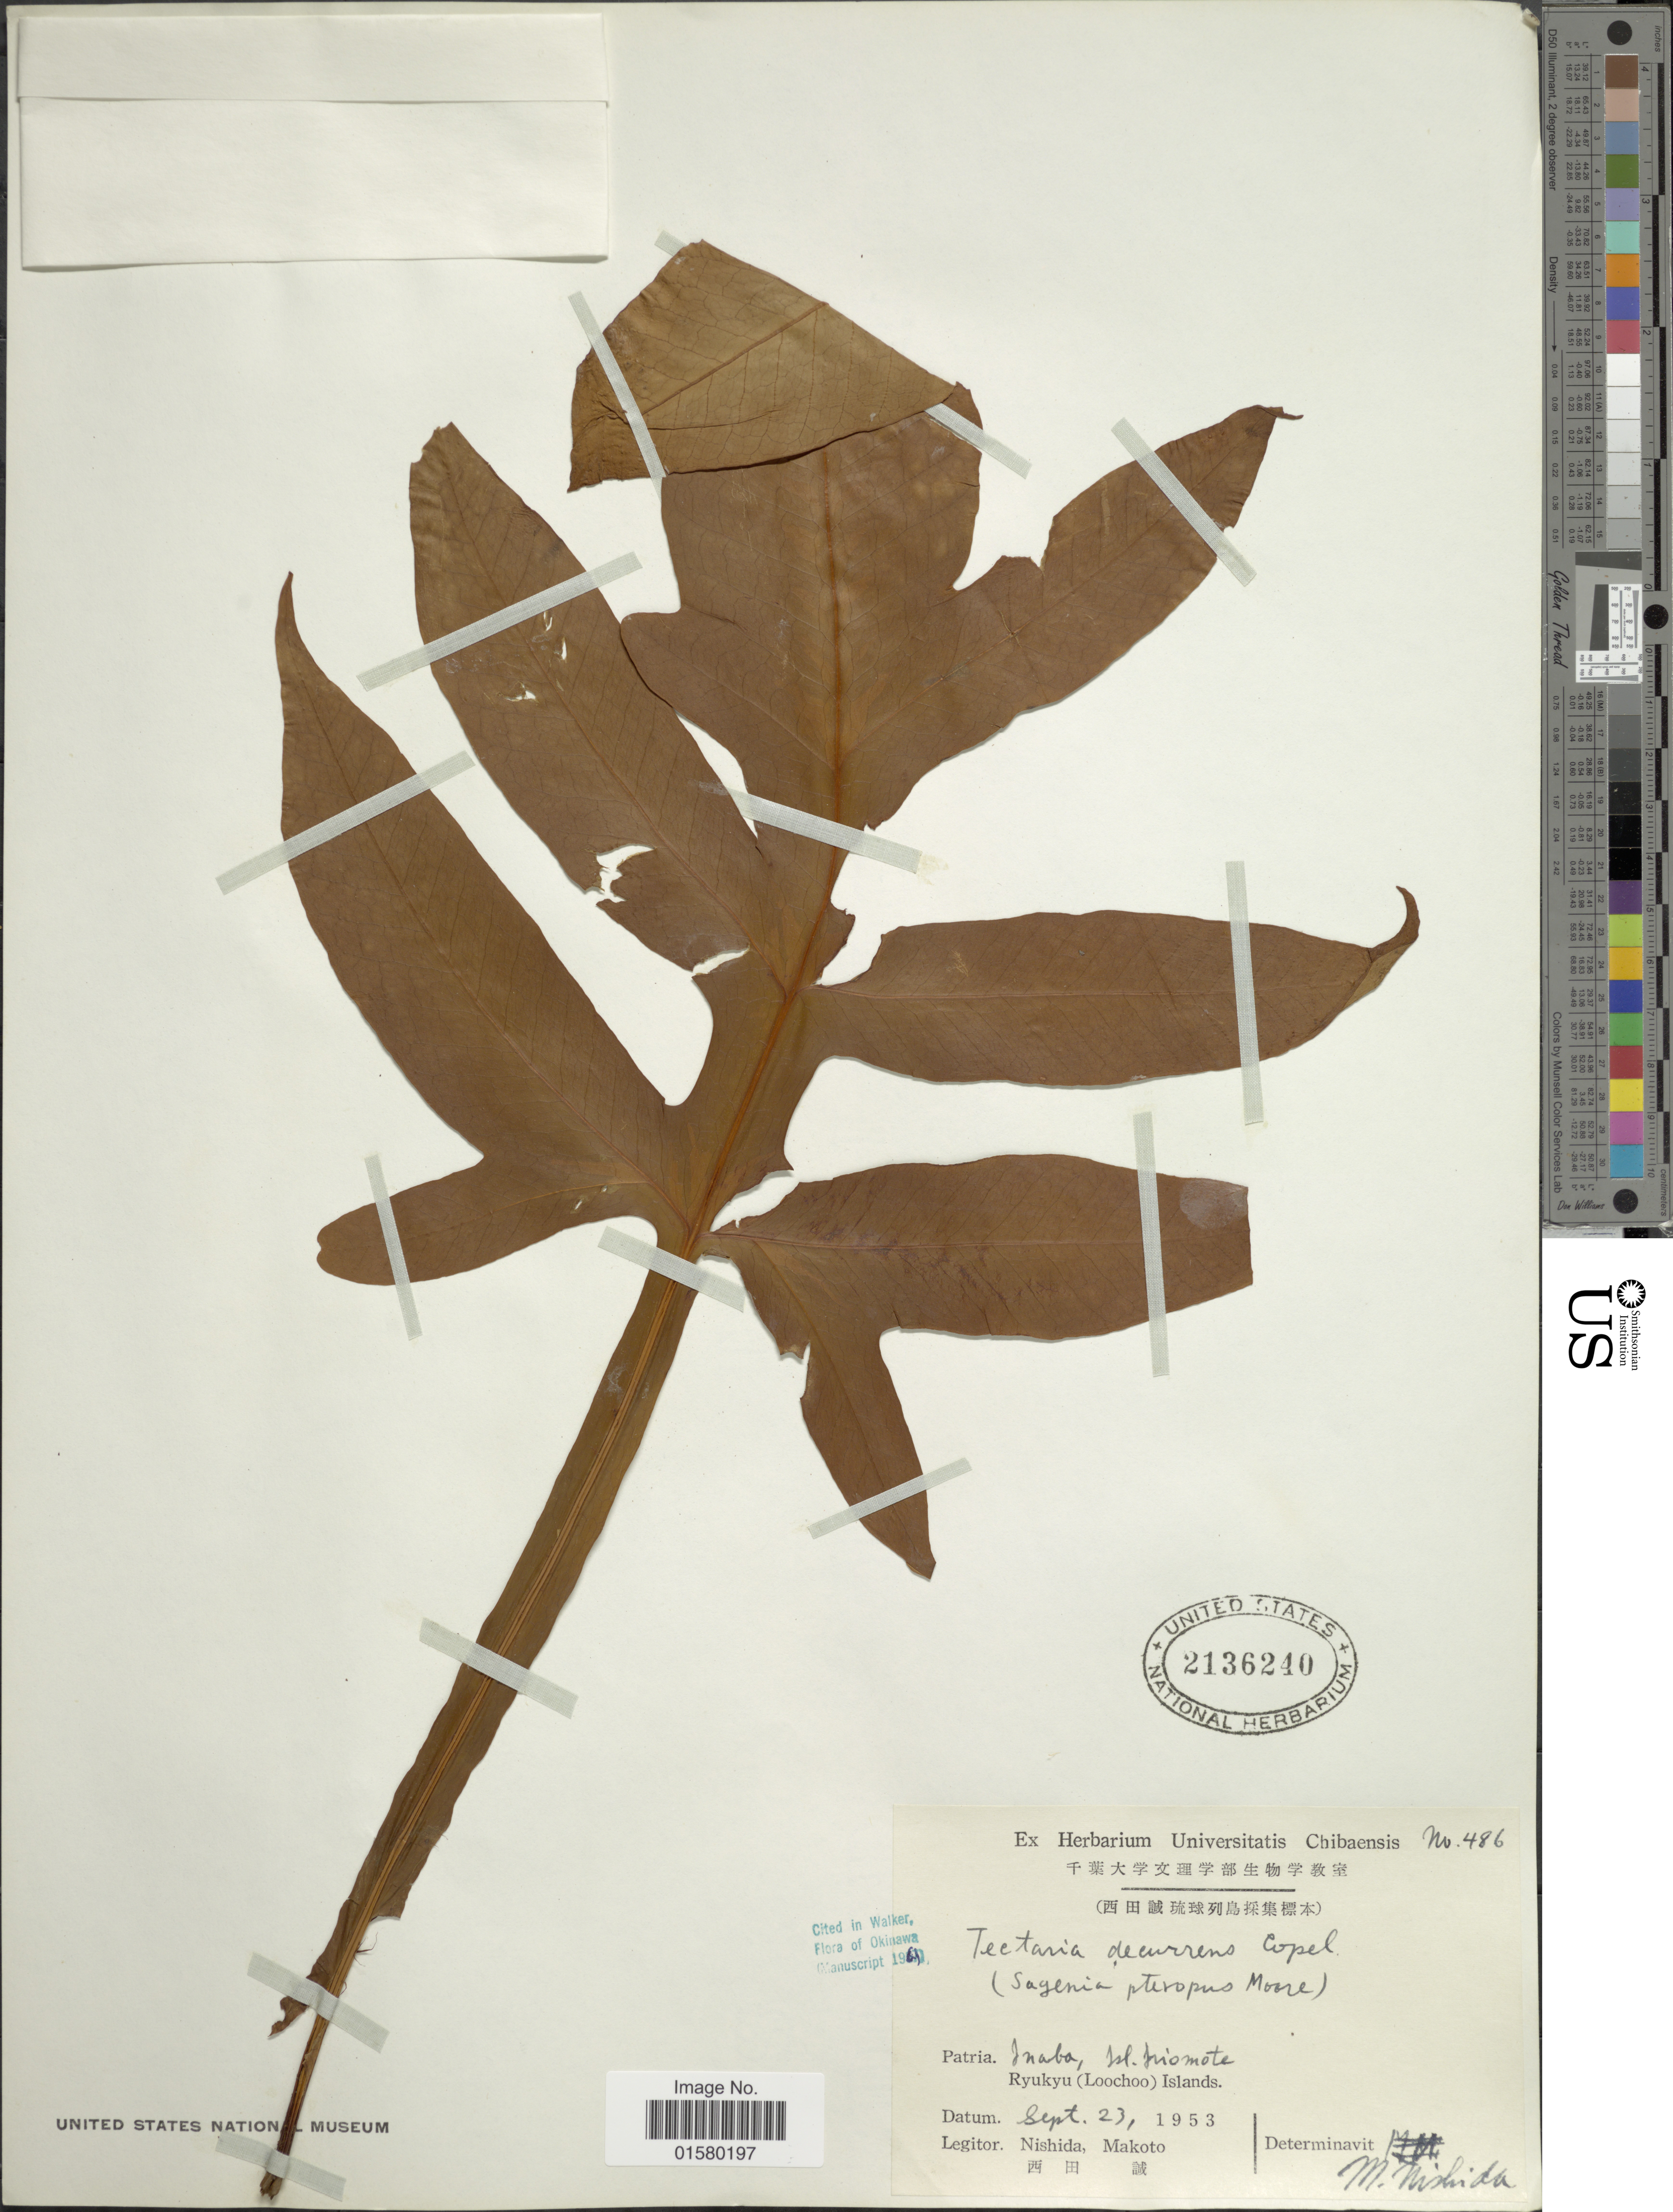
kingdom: Plantae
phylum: Tracheophyta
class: Polypodiopsida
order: Polypodiales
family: Tectariaceae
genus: Tectaria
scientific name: Tectaria decurrens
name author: (Presel.) Copel. in Elmer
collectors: Nishida & Makoto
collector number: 486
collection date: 1953-09-23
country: Japan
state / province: Okinawa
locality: Inaba, Isl. Iriomote, Ryukyu (Loochoo) Islands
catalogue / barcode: US 2136240